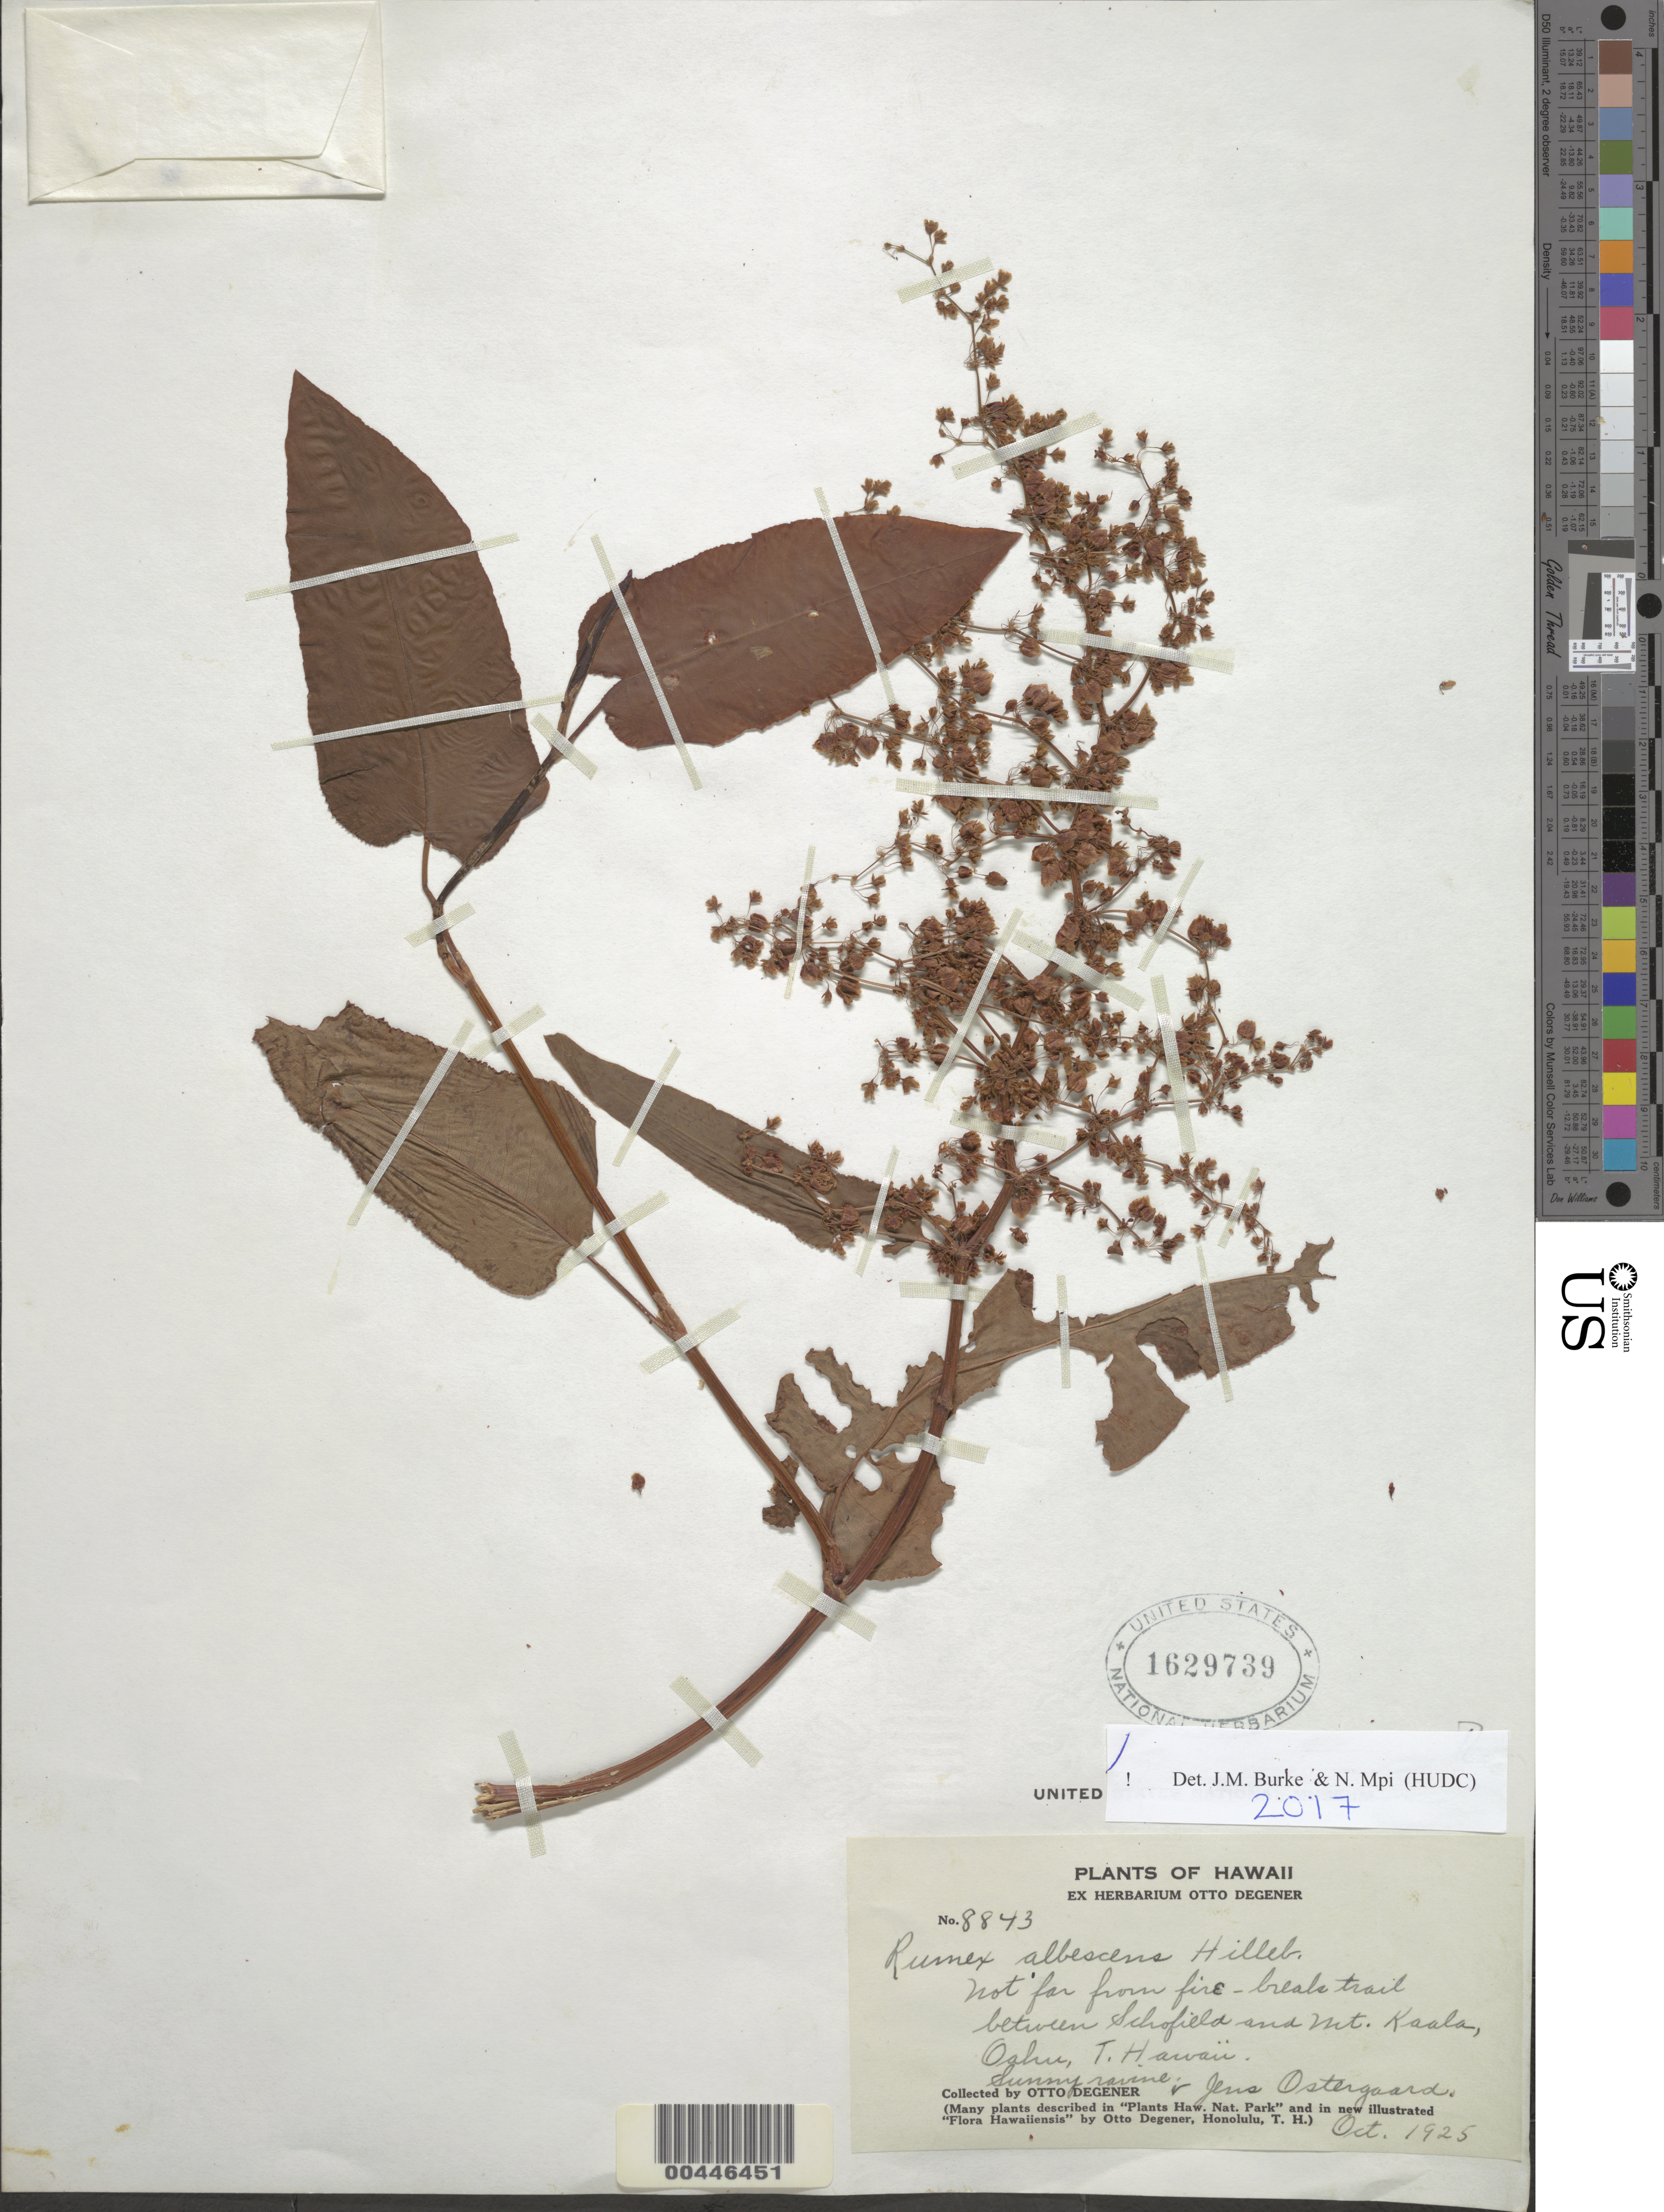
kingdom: Plantae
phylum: Tracheophyta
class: Magnoliopsida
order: Caryophyllales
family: Polygonaceae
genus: Rumex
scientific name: Rumex albescens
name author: Hillebr.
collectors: O. Degener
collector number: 8843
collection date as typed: Oct 1925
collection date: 1925-10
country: United States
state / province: Hawaii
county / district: Honolulu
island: Oahu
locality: Not far from Firebreak Trail, between Schofield and Mt Kaala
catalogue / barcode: US 1629739